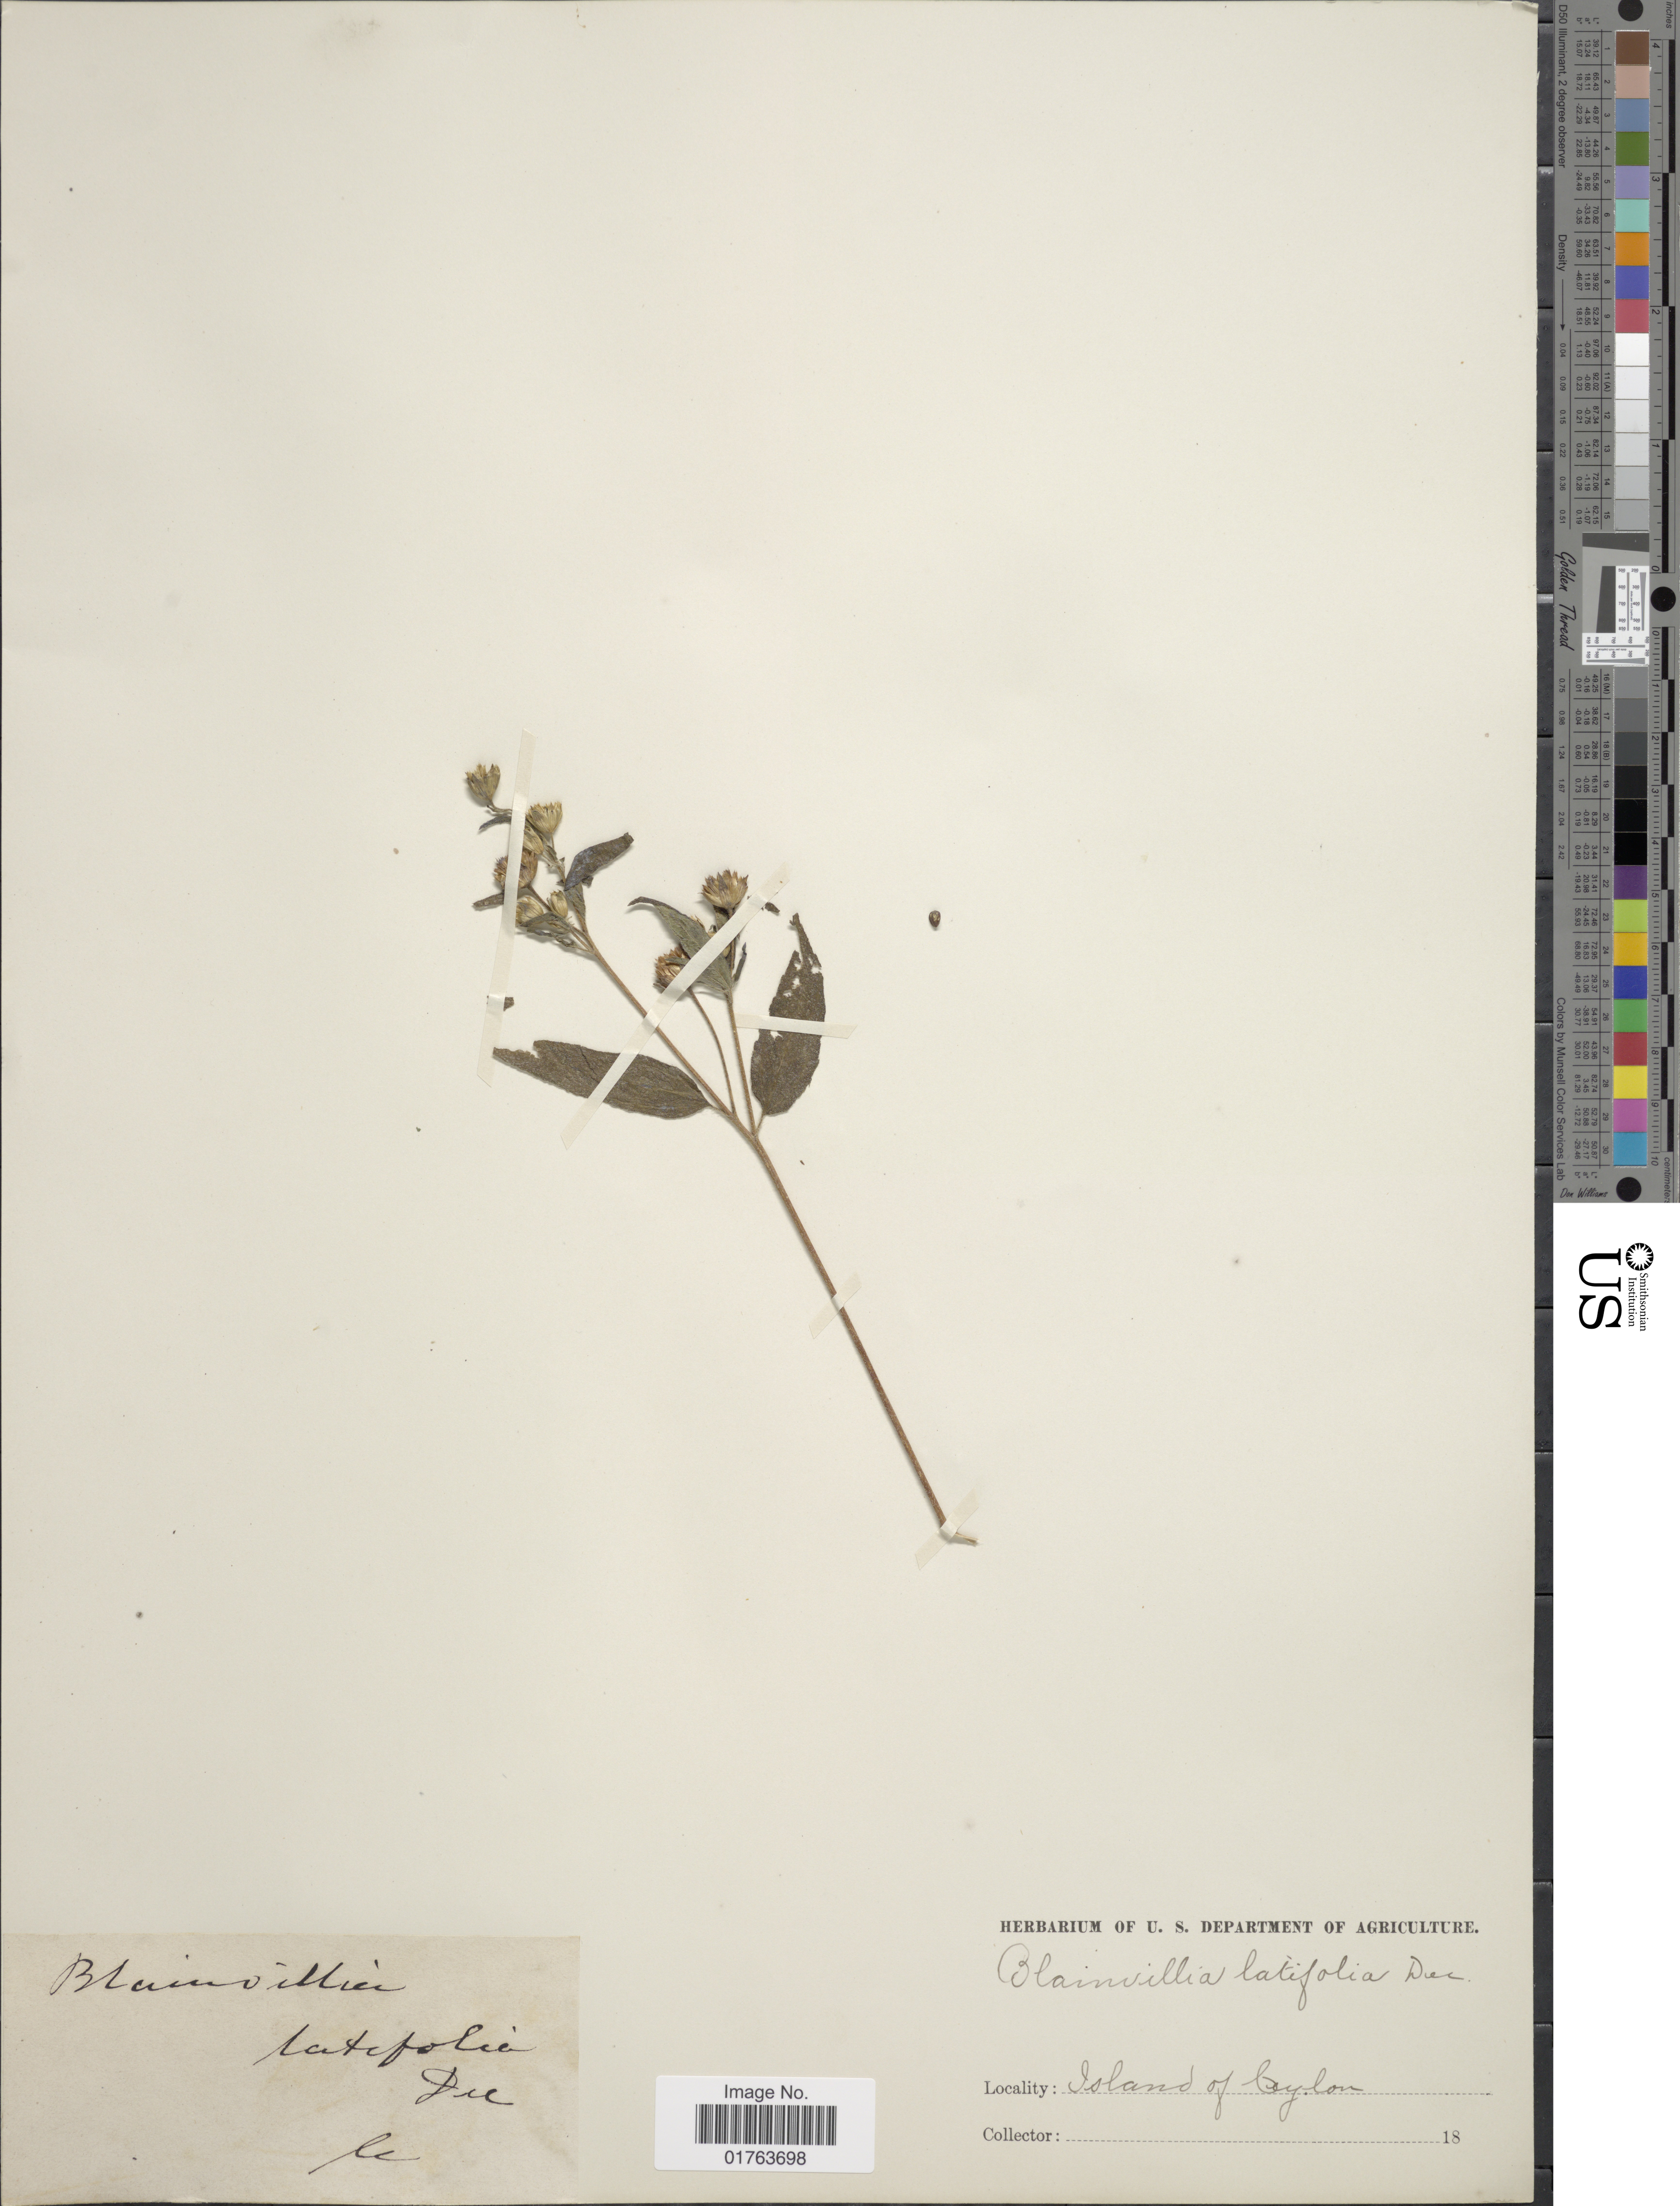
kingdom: Plantae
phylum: Tracheophyta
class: Magnoliopsida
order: Asterales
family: Asteraceae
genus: Blainvillea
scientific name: Blainvillea latifolia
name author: (L.) DC.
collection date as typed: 18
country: Sri Lanka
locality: Island of Ceylon